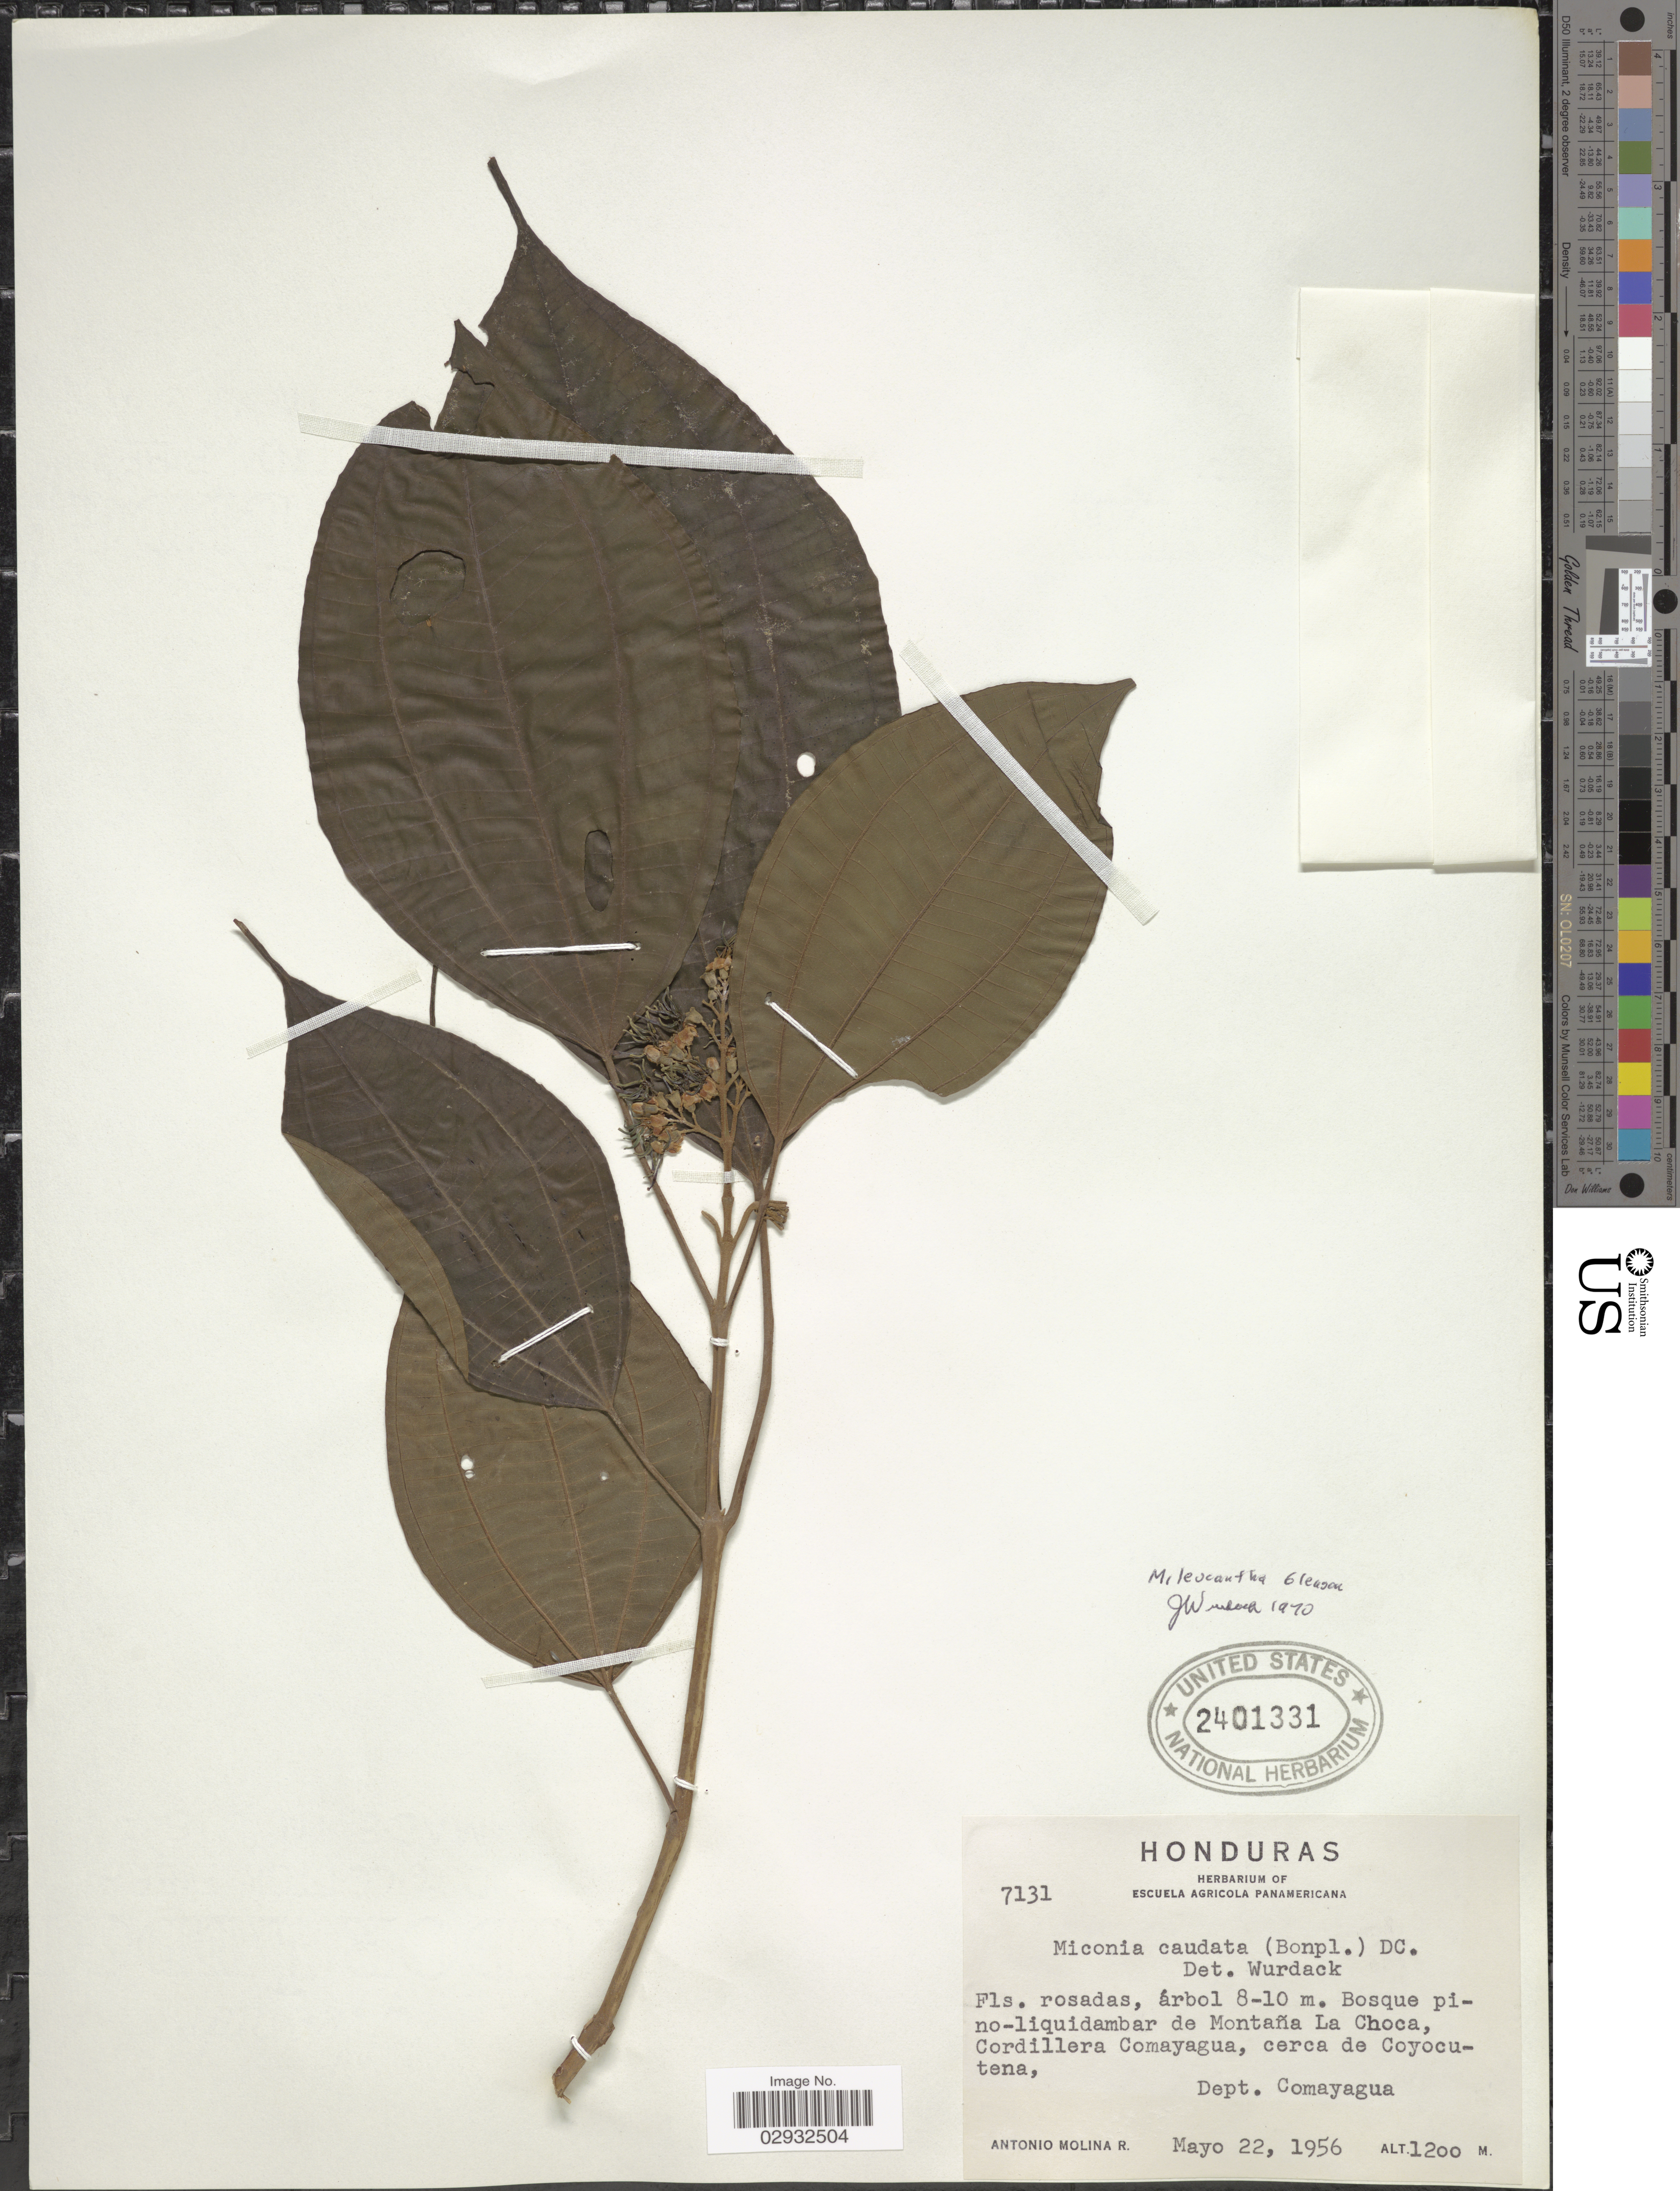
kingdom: Plantae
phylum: Tracheophyta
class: Magnoliopsida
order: Myrtales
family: Melastomataceae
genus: Miconia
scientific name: Miconia donaeana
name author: Naudin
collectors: A. Molina R.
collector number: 7131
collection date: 1956-05-22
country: Honduras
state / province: Comayagua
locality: Bosque pino-liquidamber de Montaña La Choca, Cordillera Comayagua, cerca de Coyocutena, Dept. Comayagua.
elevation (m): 1200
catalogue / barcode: US 2401331